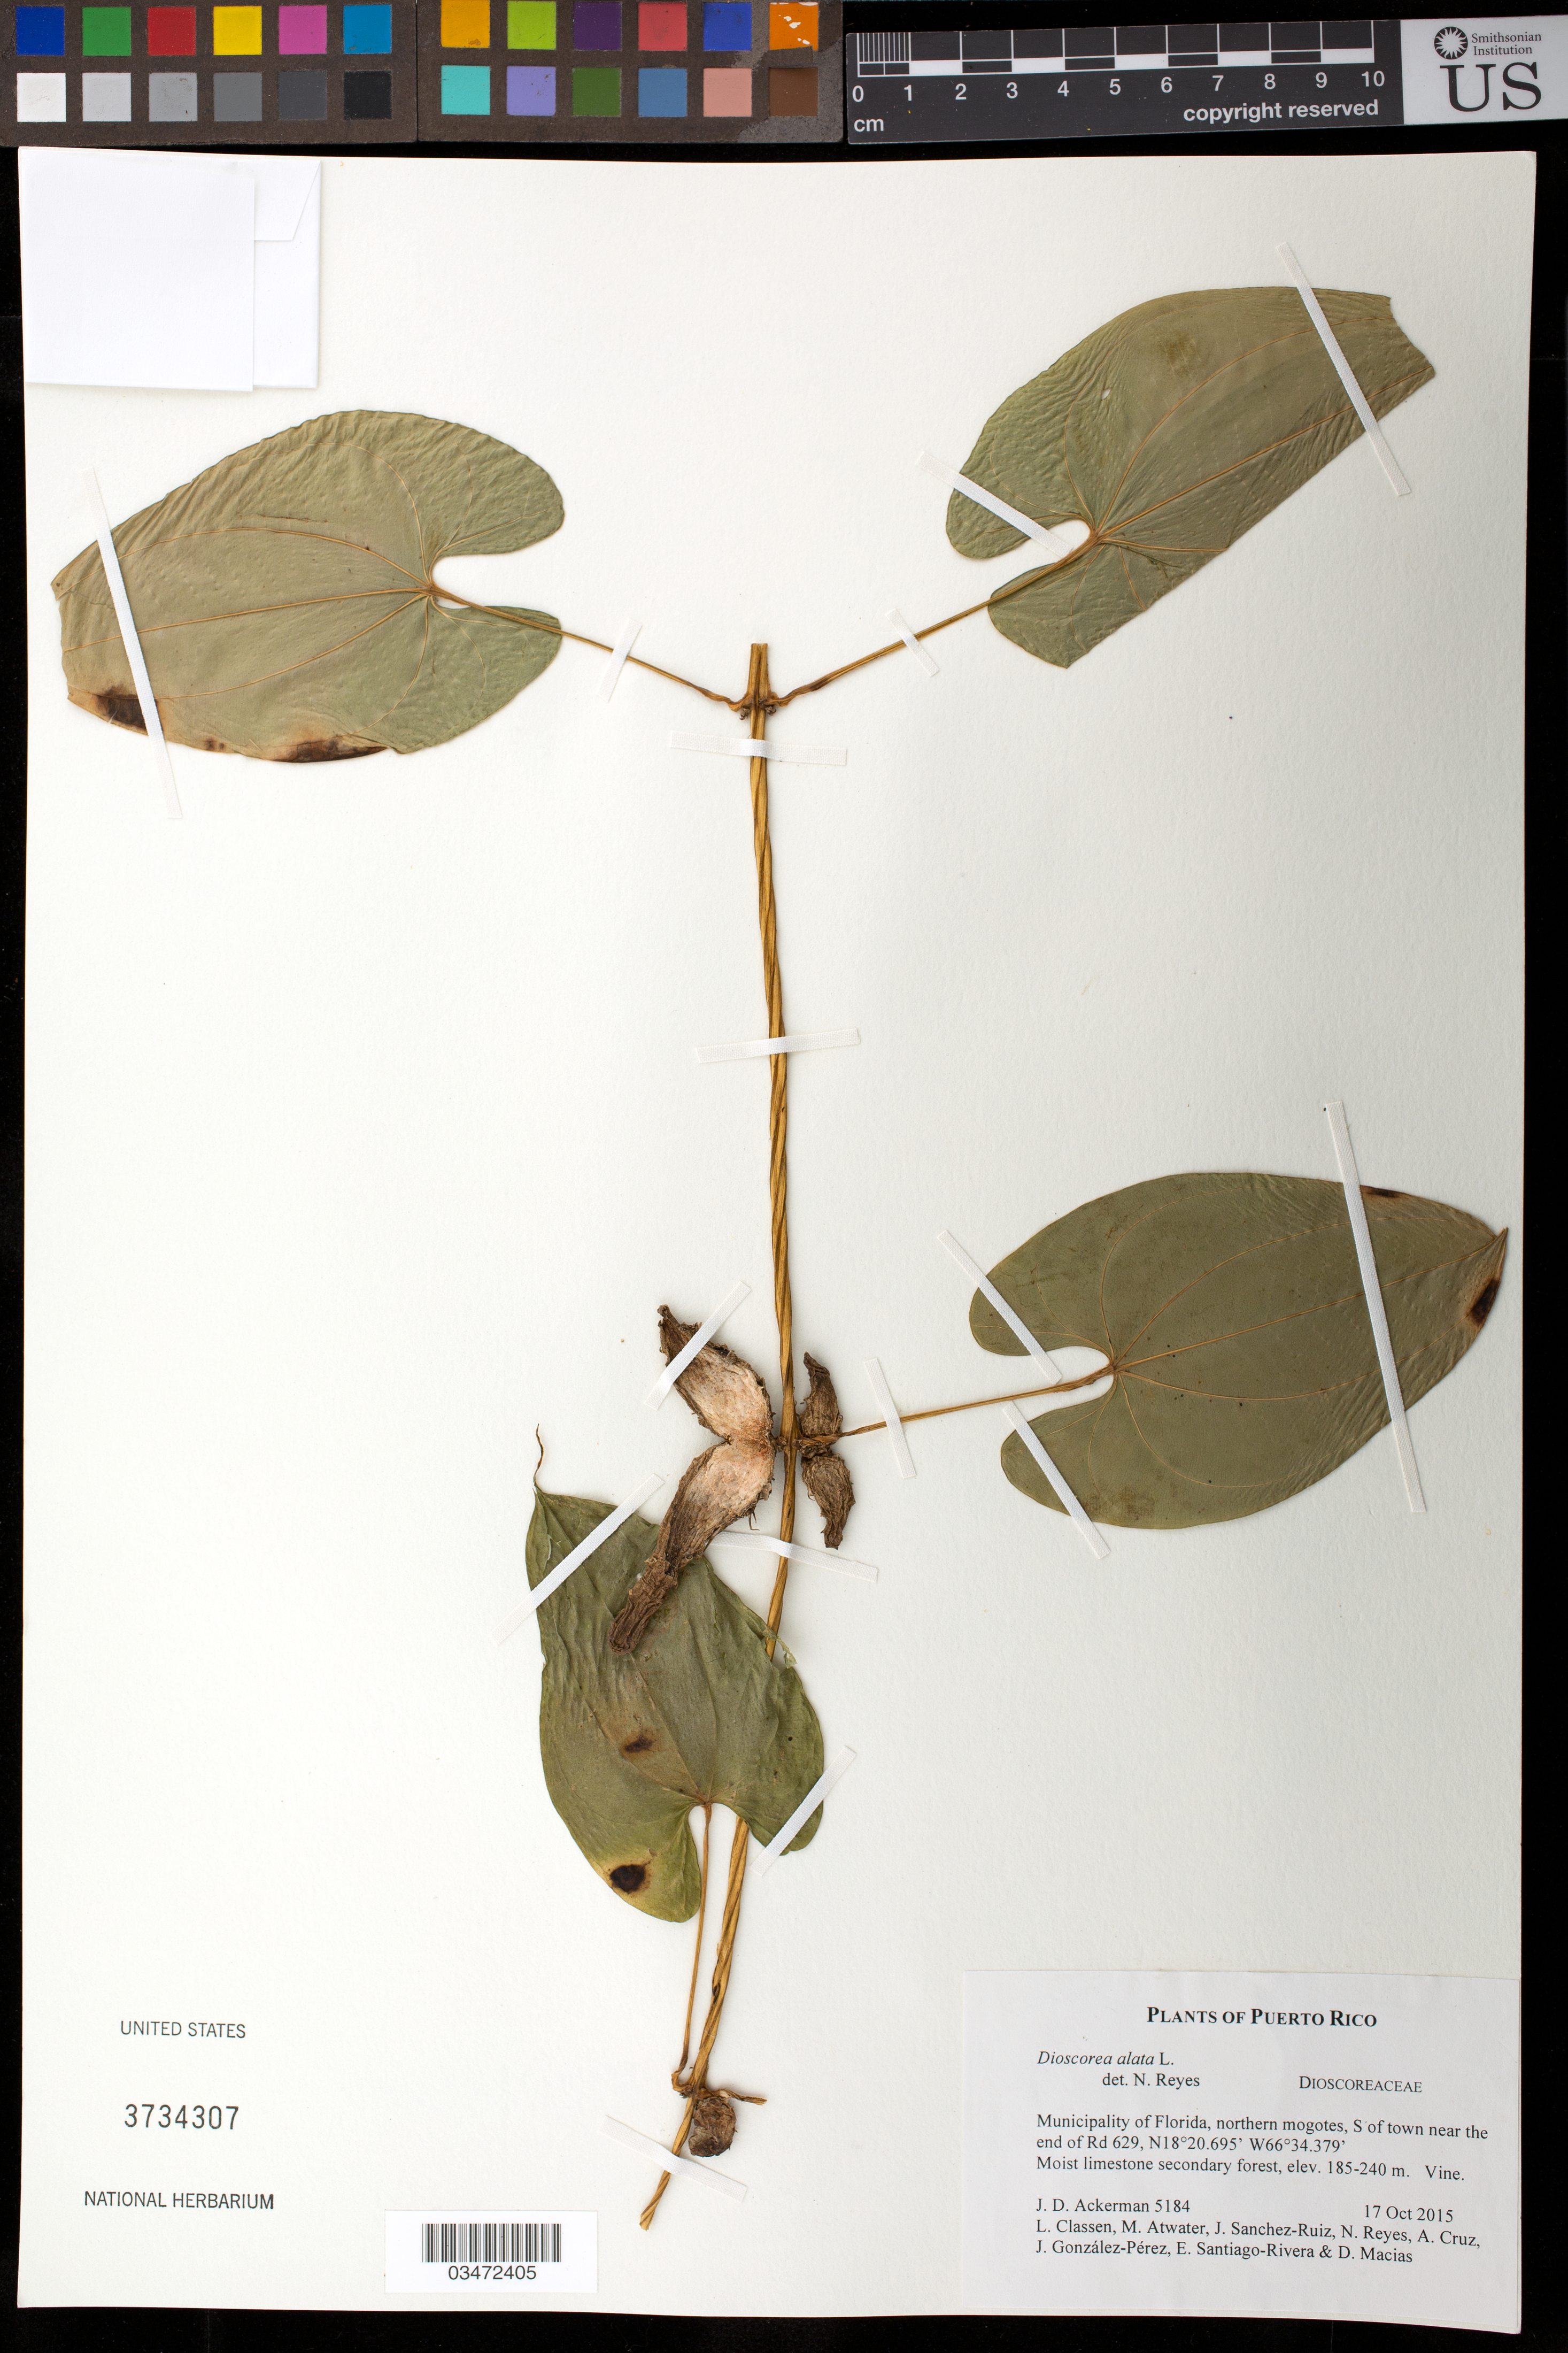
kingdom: Plantae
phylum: Tracheophyta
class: Liliopsida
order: Dioscoreales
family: Dioscoreaceae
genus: Dioscorea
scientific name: Dioscorea alata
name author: L.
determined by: Reyes, N.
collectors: J. D. Ackerman, L. Classen, M. Atwater, J. Sanchez-Ruiz, N. Reyes, A. Cruz, J. González-Pérez, E. Santiago-Rivera & D. Macías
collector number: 5184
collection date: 2015-10-17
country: Puerto Rico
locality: Mun. Florida, northern mogotes, S of town near the end of Rd 629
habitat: Moist limestone secondary forest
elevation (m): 185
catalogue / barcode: US 3734307